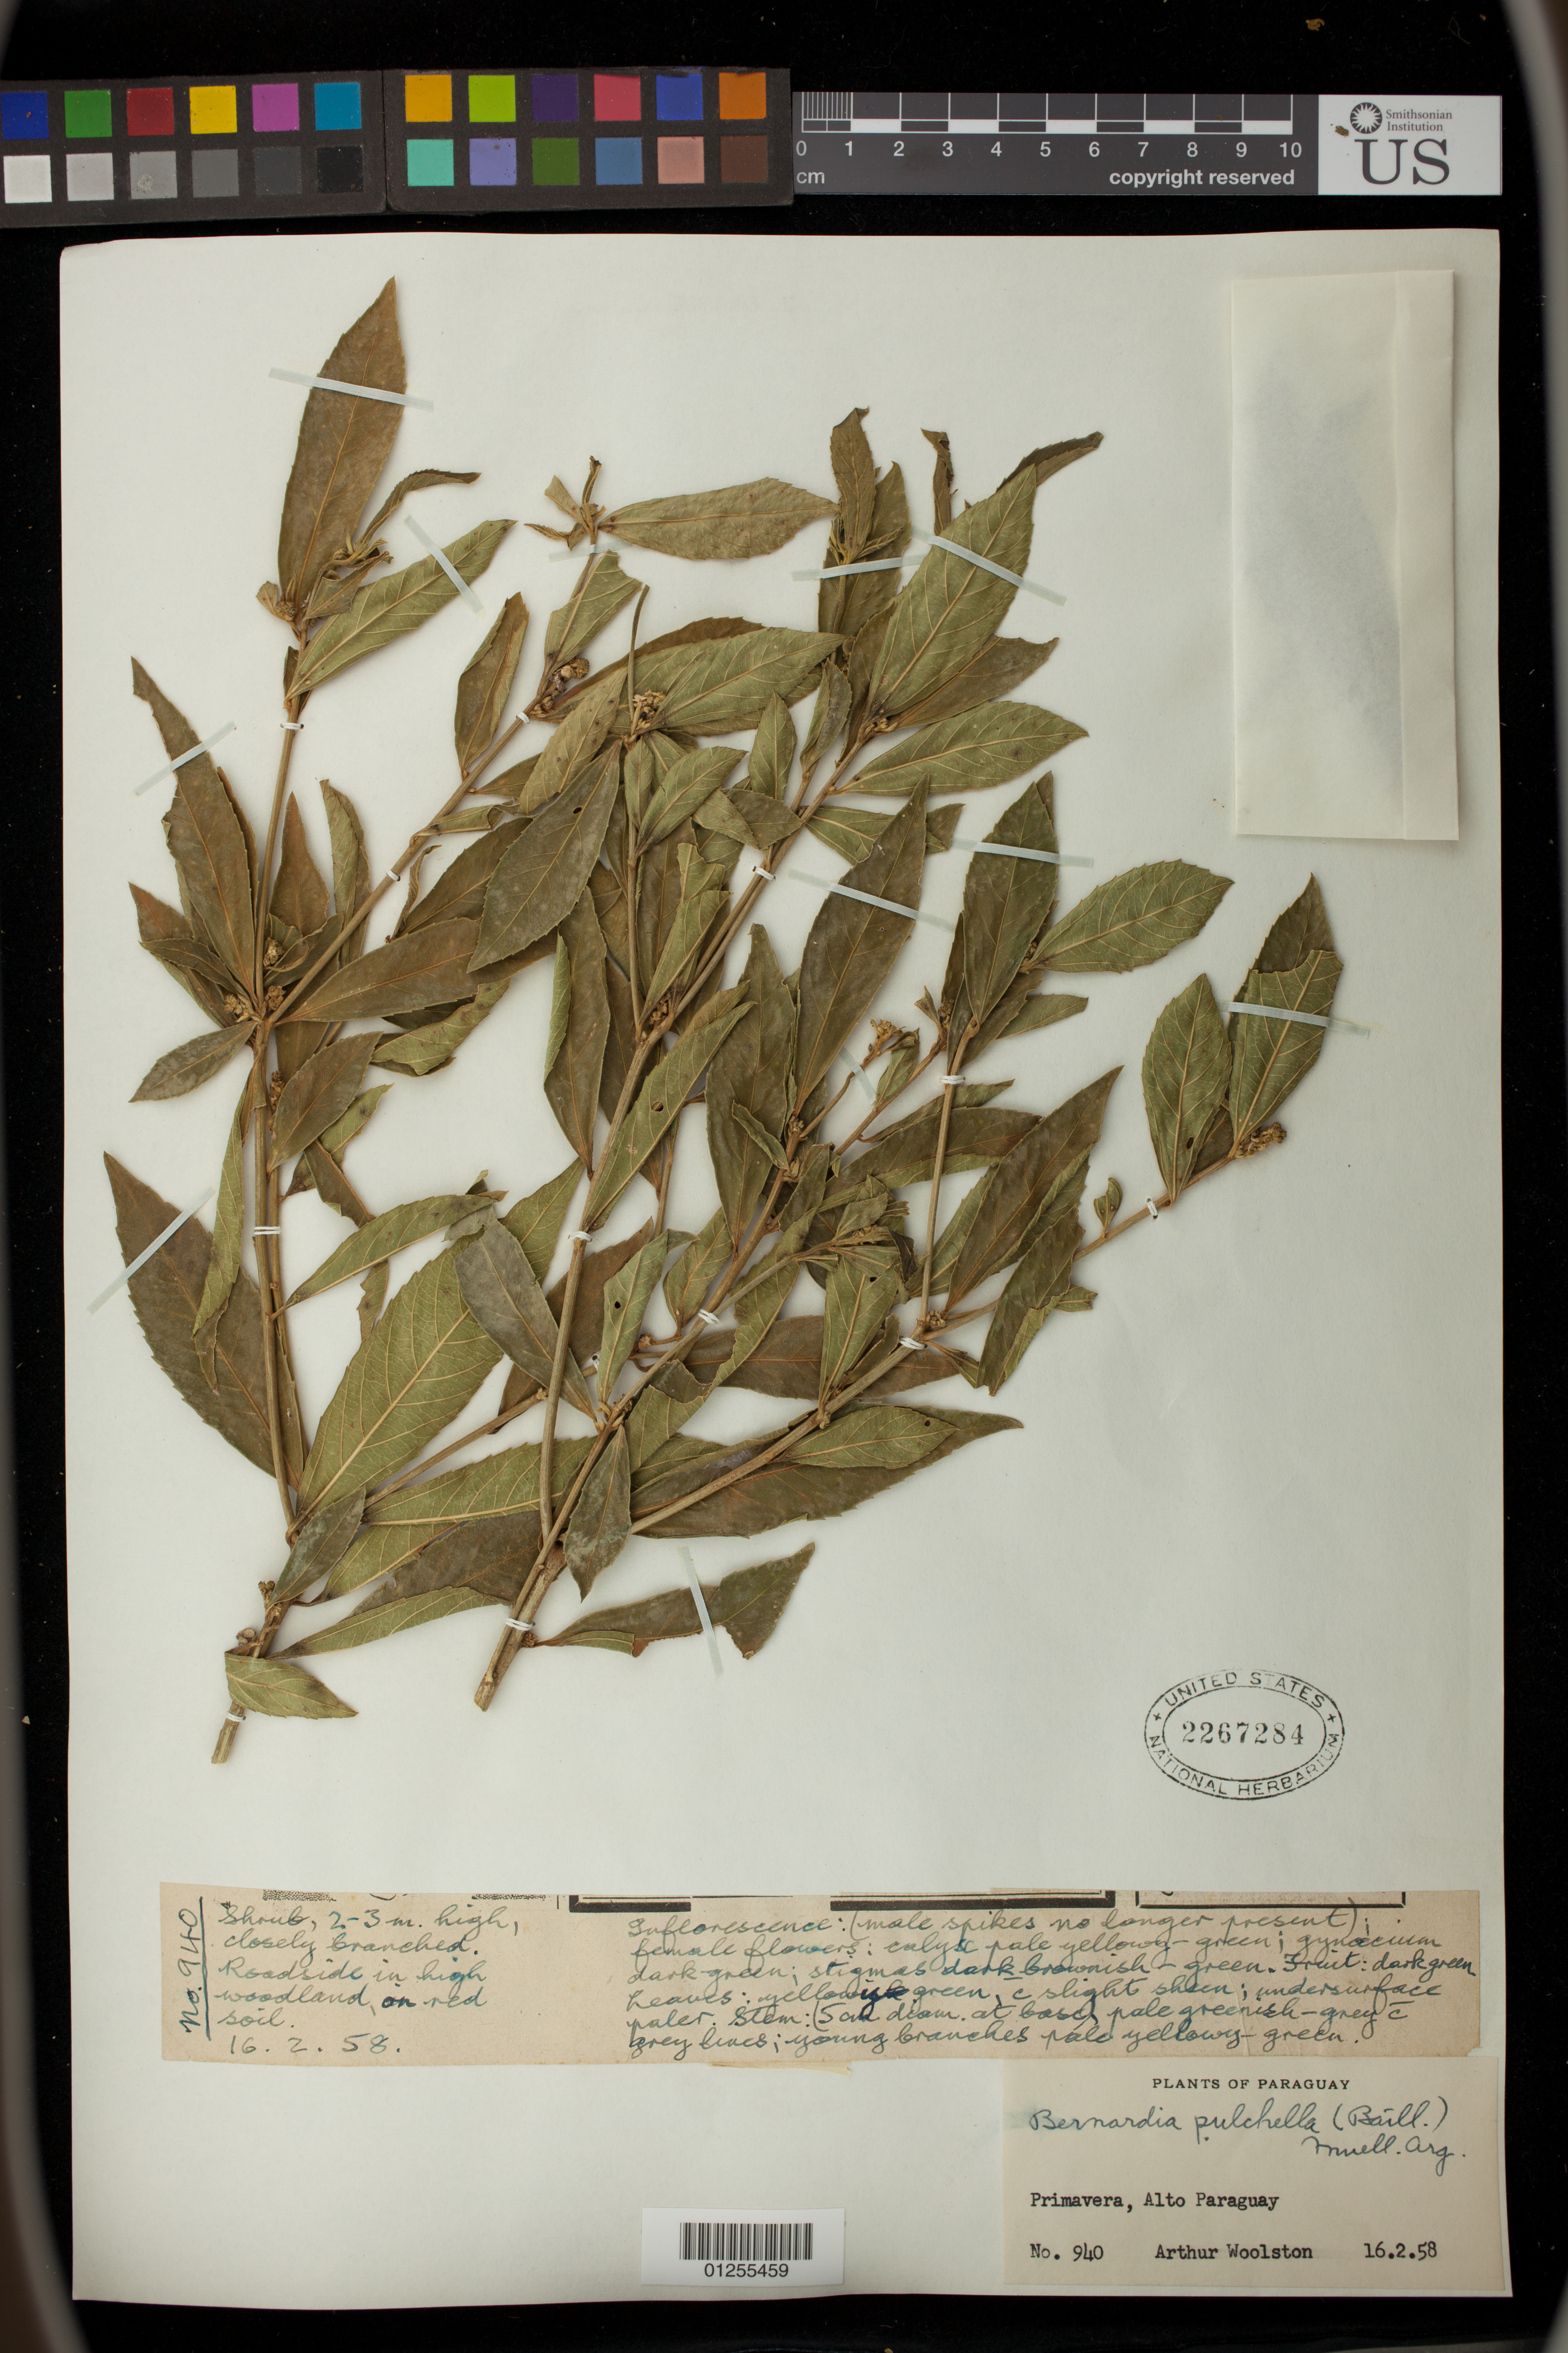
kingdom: Plantae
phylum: Tracheophyta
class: Magnoliopsida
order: Malpighiales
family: Euphorbiaceae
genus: Bernardia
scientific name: Bernardia pulchella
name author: (Baill.) Müll. Arg.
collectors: A. L. Woolston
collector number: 940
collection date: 1958-02-16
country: Paraguay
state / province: Alto Paraguay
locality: Primavera.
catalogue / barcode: US 2267284